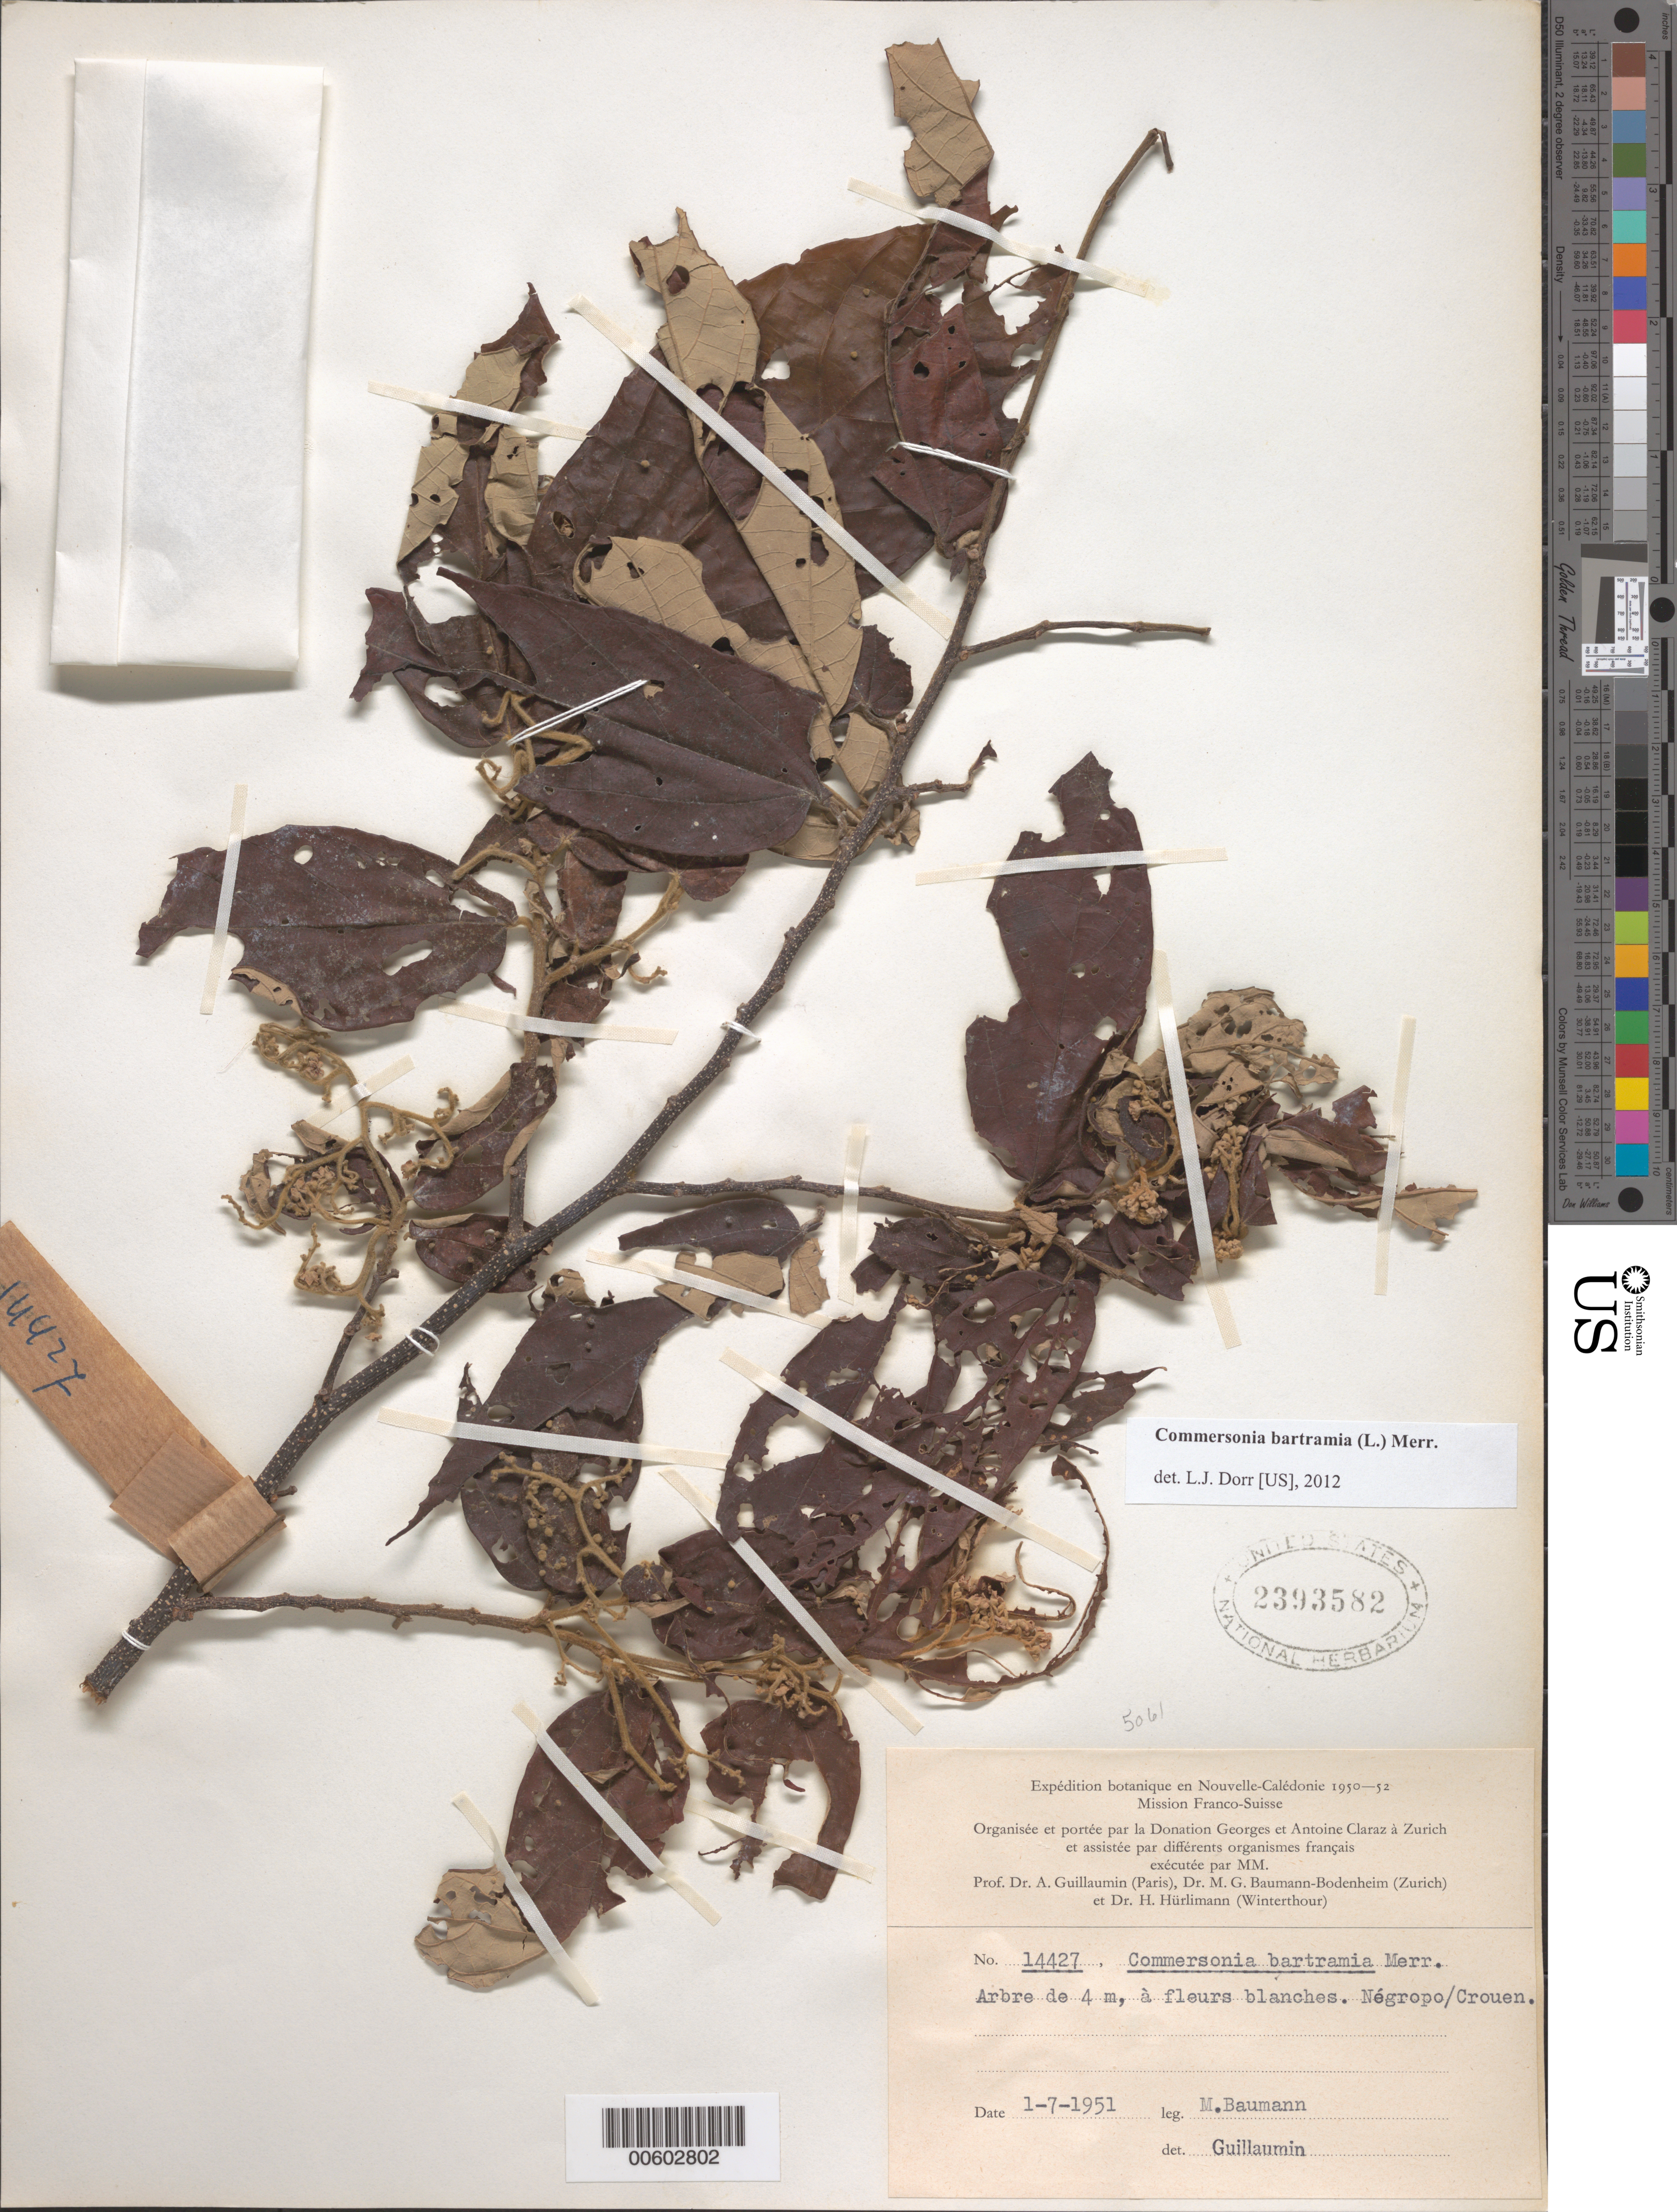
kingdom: Plantae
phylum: Tracheophyta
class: Magnoliopsida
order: Malvales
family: Malvaceae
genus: Commersonia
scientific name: Commersonia bartramia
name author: (L.) Merr.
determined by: Gaullaumin, A.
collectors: M. Baumann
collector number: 14427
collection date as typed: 01 007 1951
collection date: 1951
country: New Caledonia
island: New Caledonia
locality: Négropo / Crouen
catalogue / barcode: US 2393582